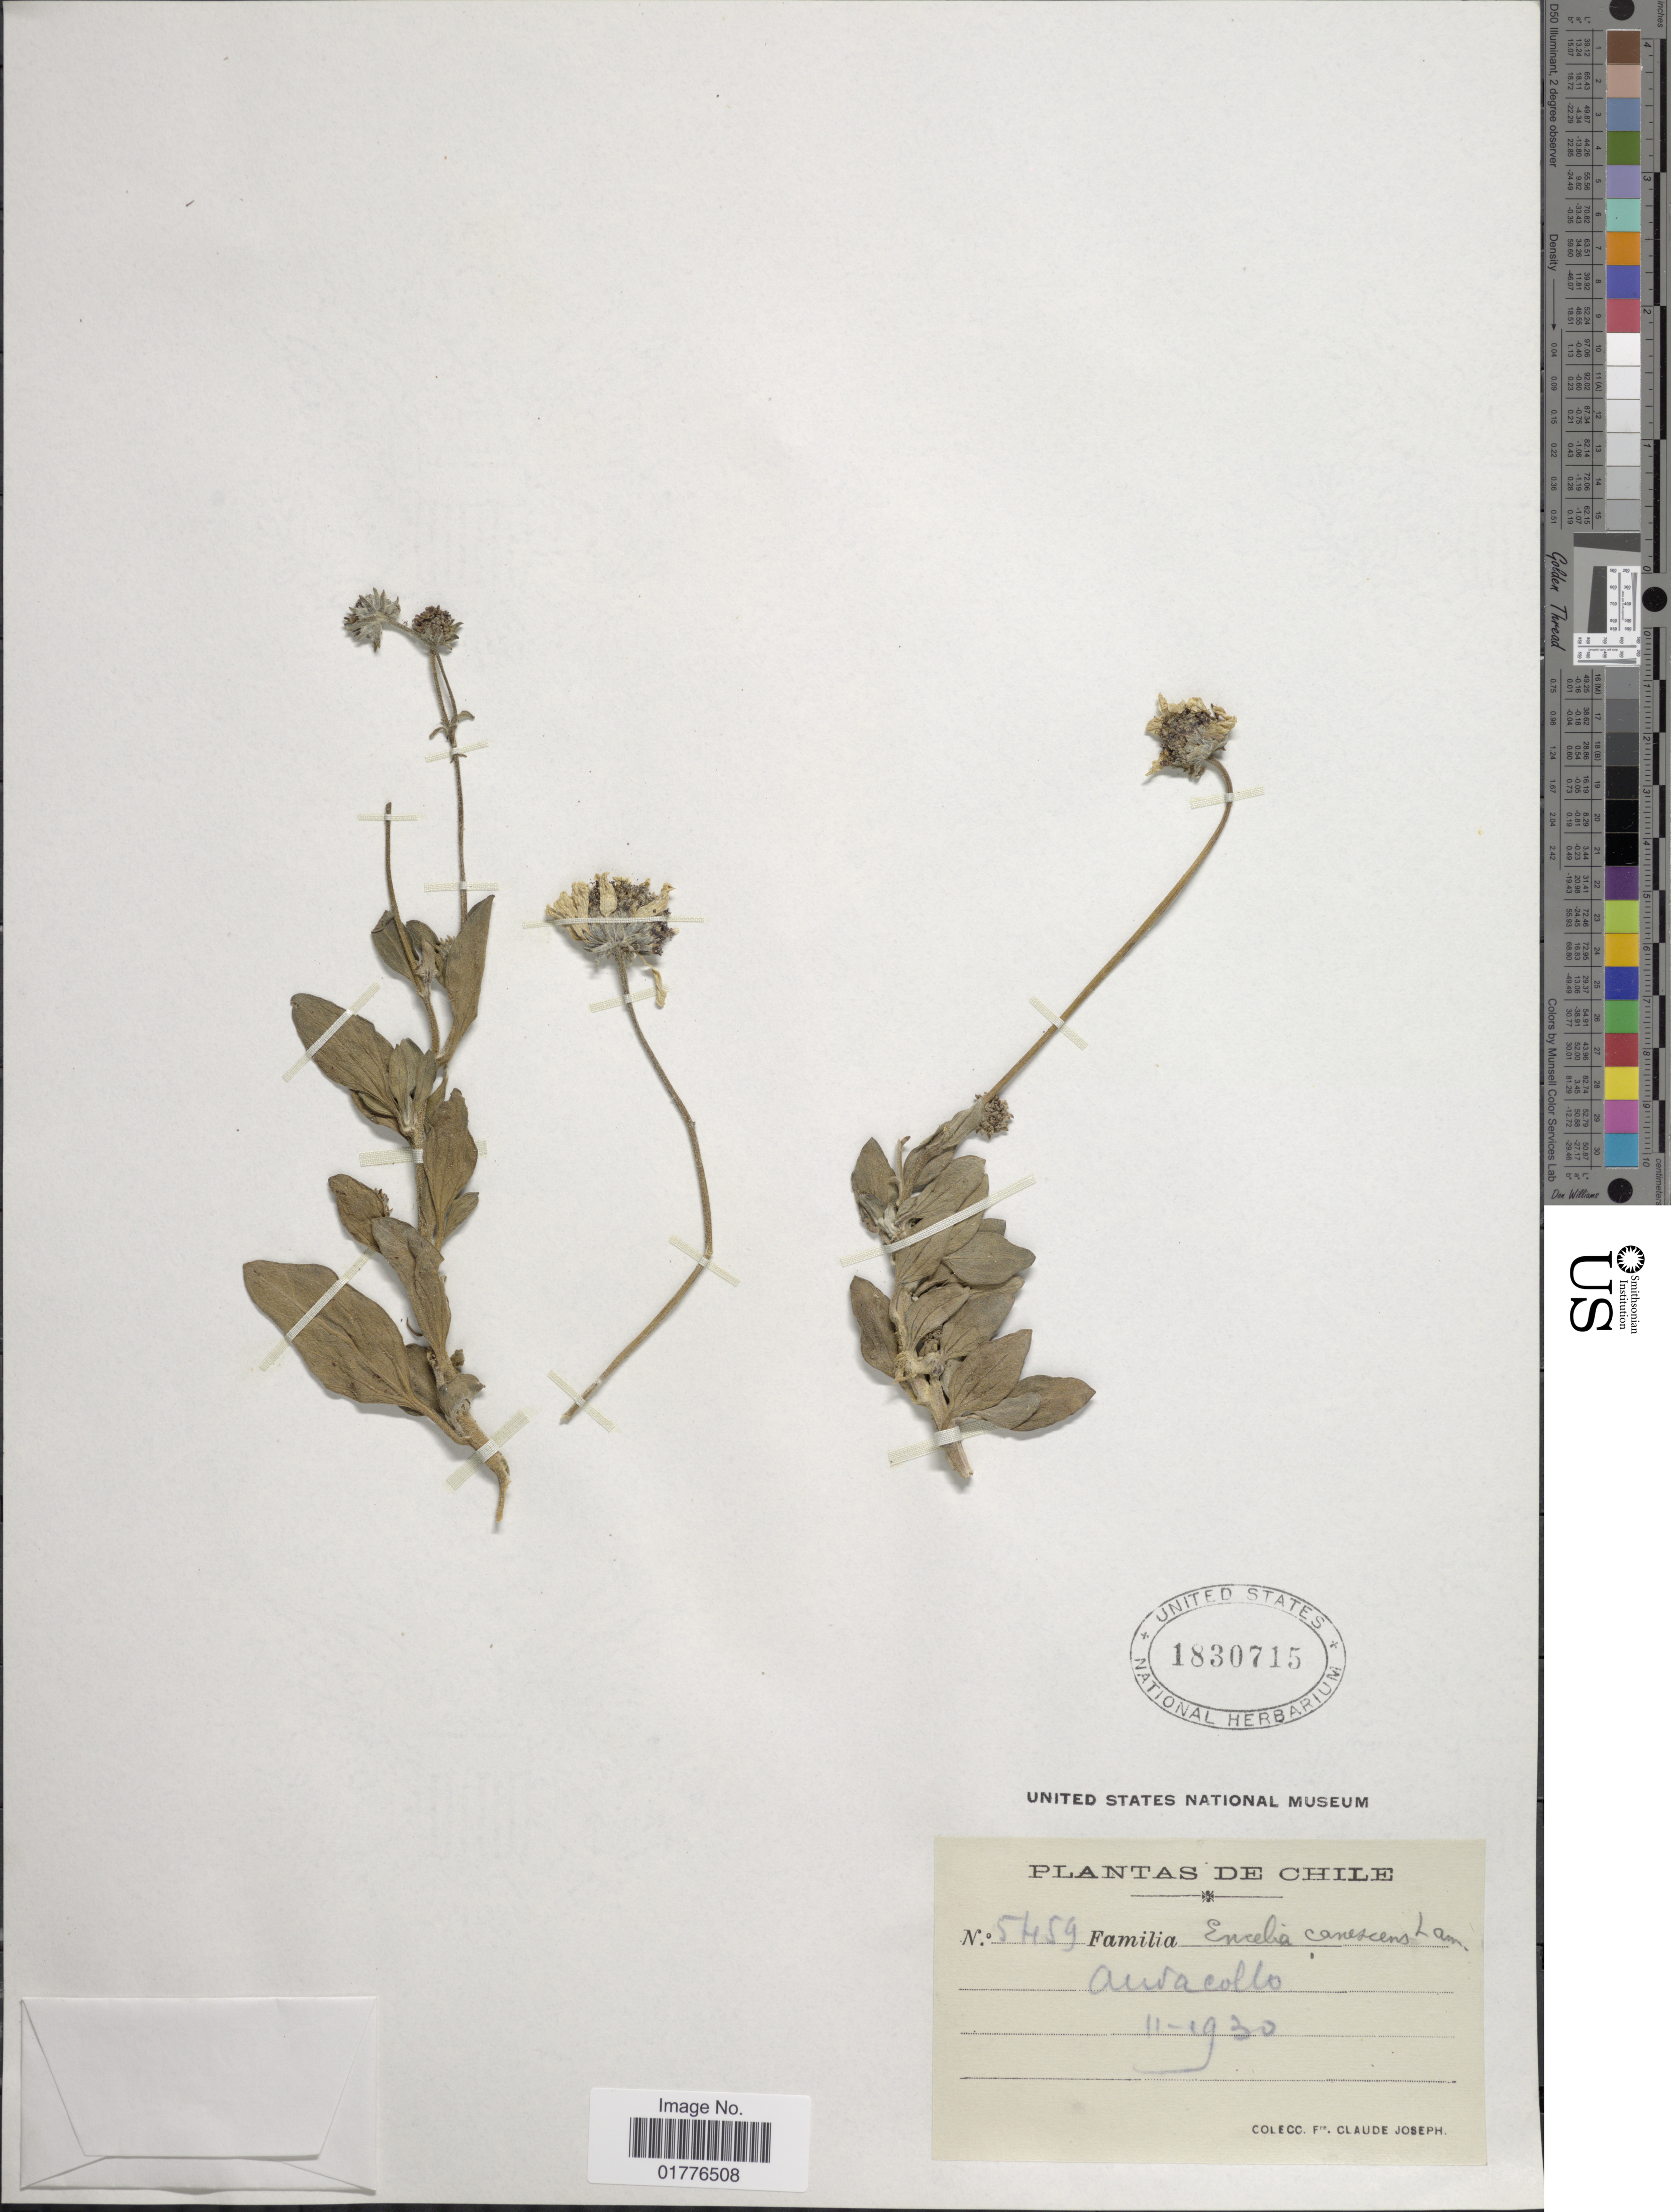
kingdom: Plantae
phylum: Tracheophyta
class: Magnoliopsida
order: Asterales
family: Asteraceae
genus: Encelia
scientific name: Encelia canescens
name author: Lam.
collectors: Bro. Claude-Joseph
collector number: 5459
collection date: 1930-11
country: Chile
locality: Auracollo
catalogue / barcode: US 1830715